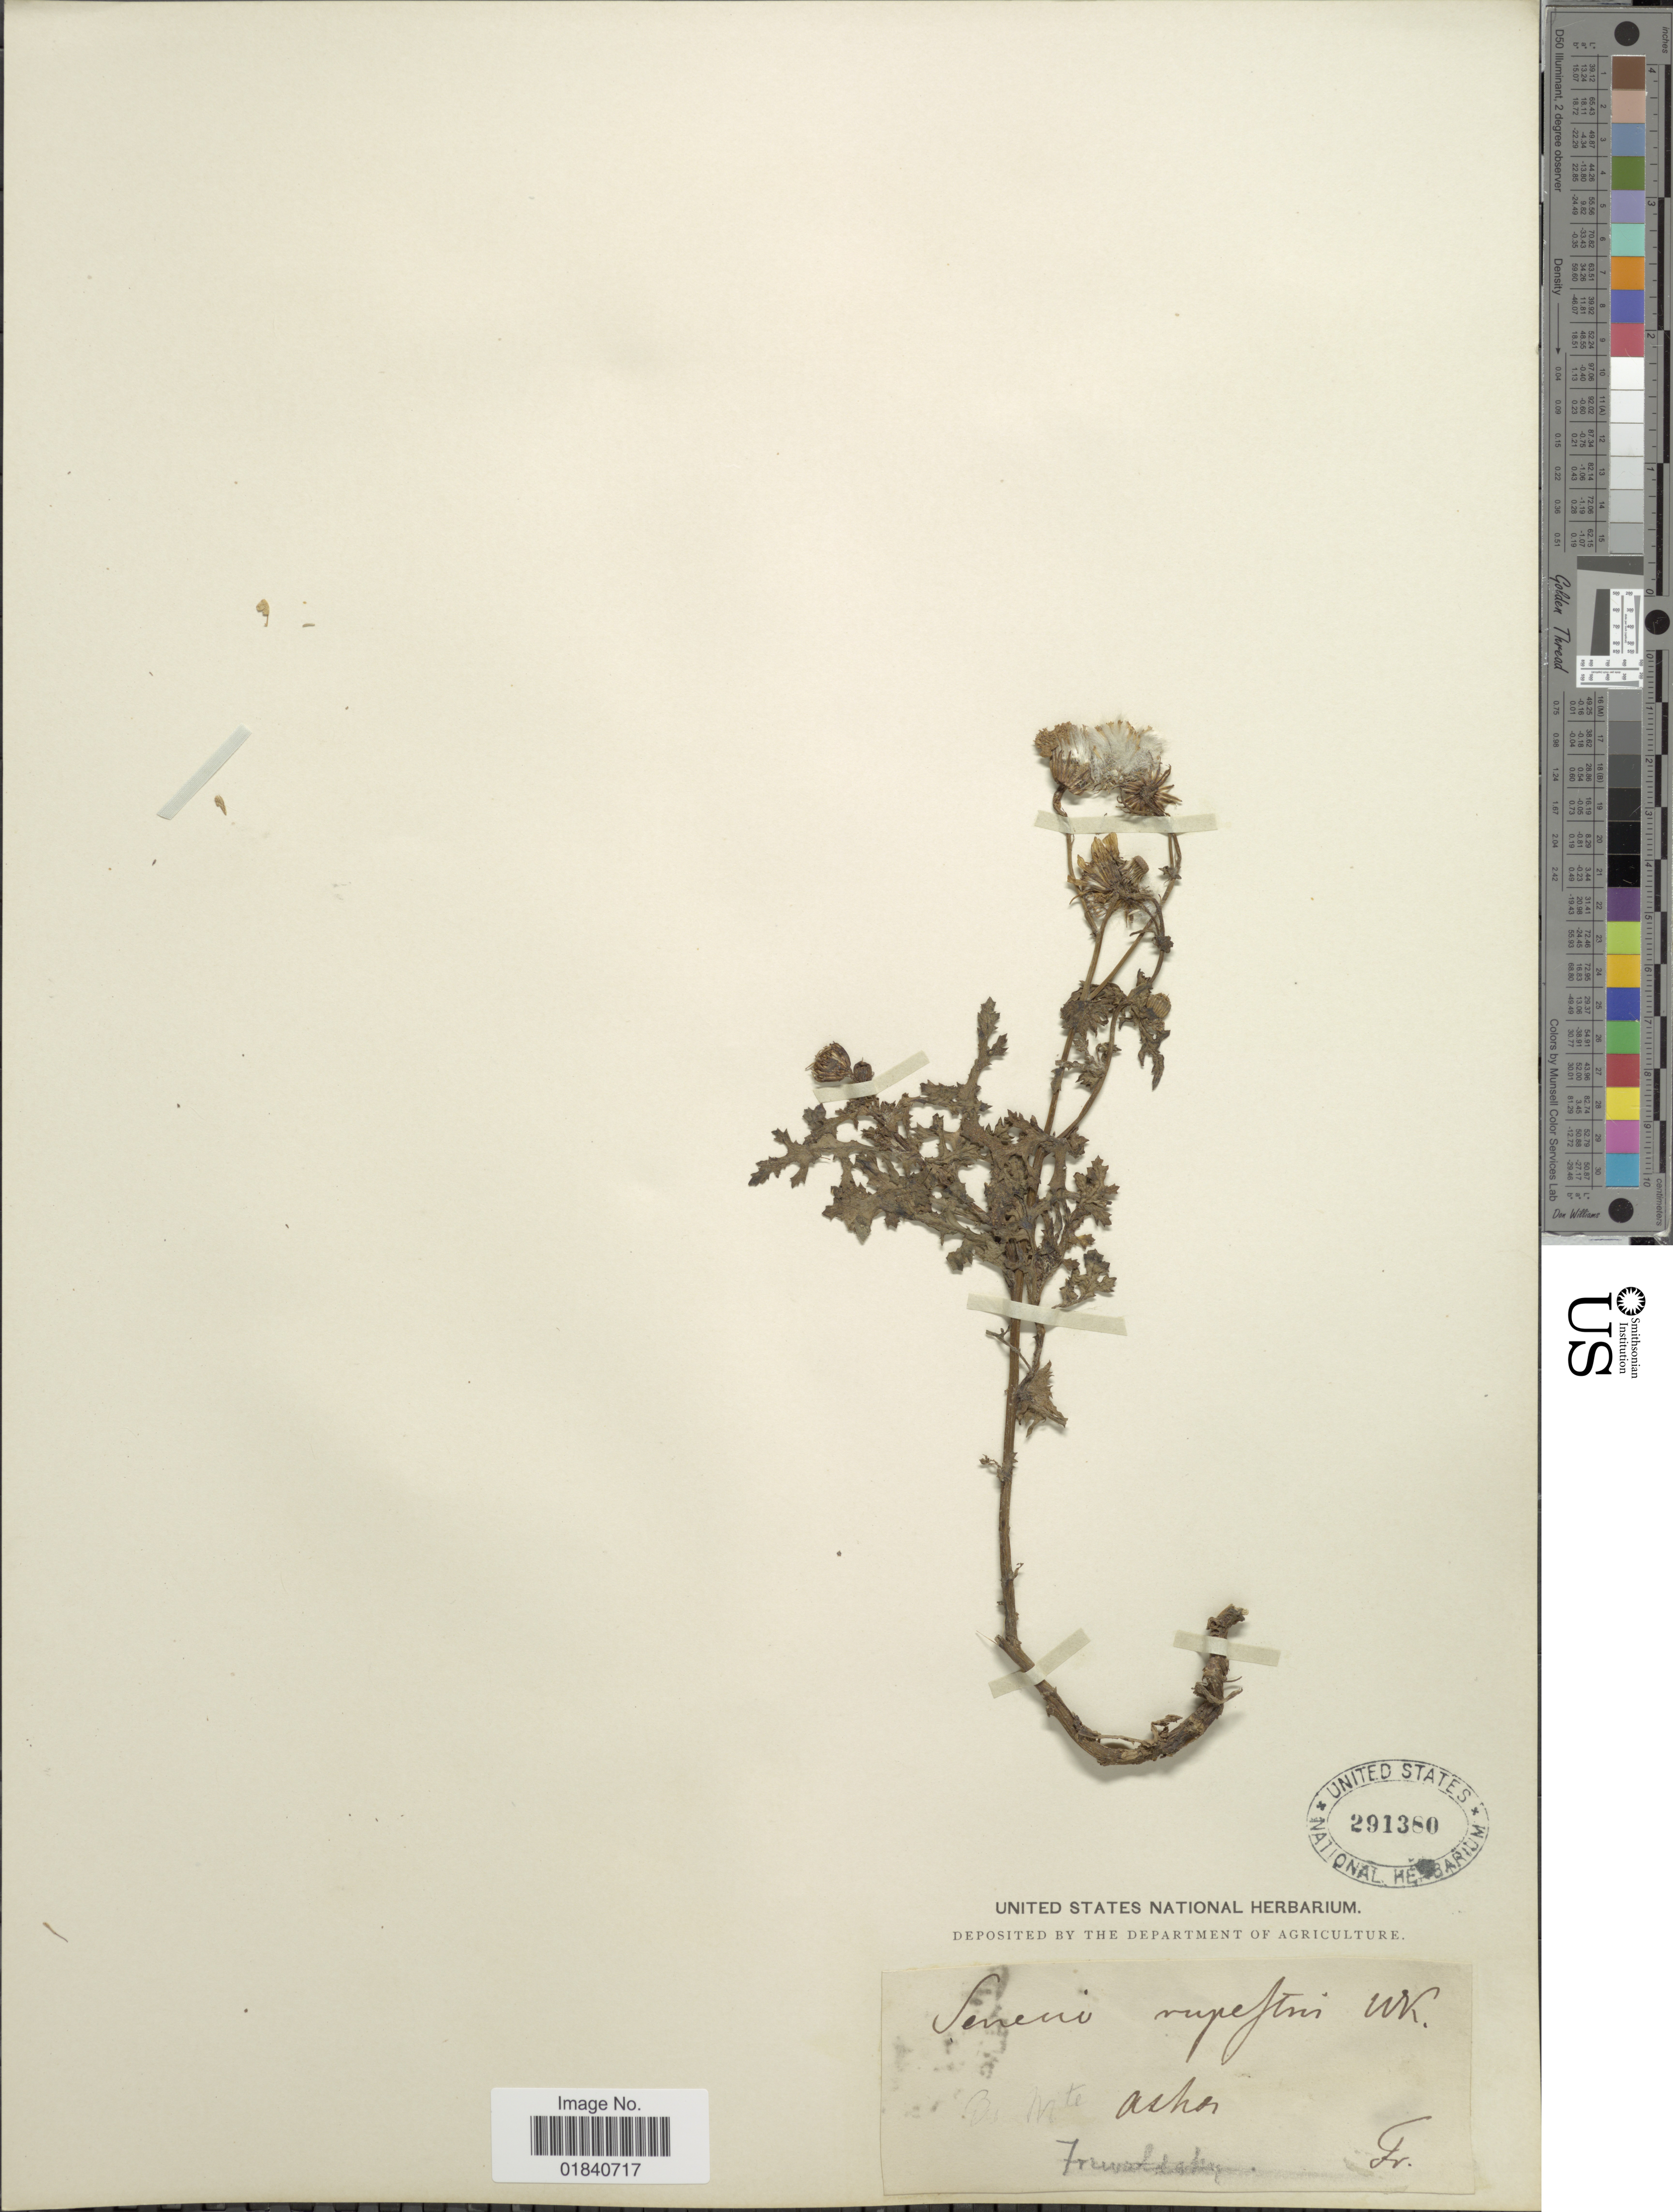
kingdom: Plantae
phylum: Tracheophyta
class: Magnoliopsida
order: Asterales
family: Asteraceae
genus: Senecio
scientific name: Senecio squalidus subsp. rupestris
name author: (Waldst. & Kit.) Greuter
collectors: Fr.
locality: Asher [unsure placement]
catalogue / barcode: US 291380